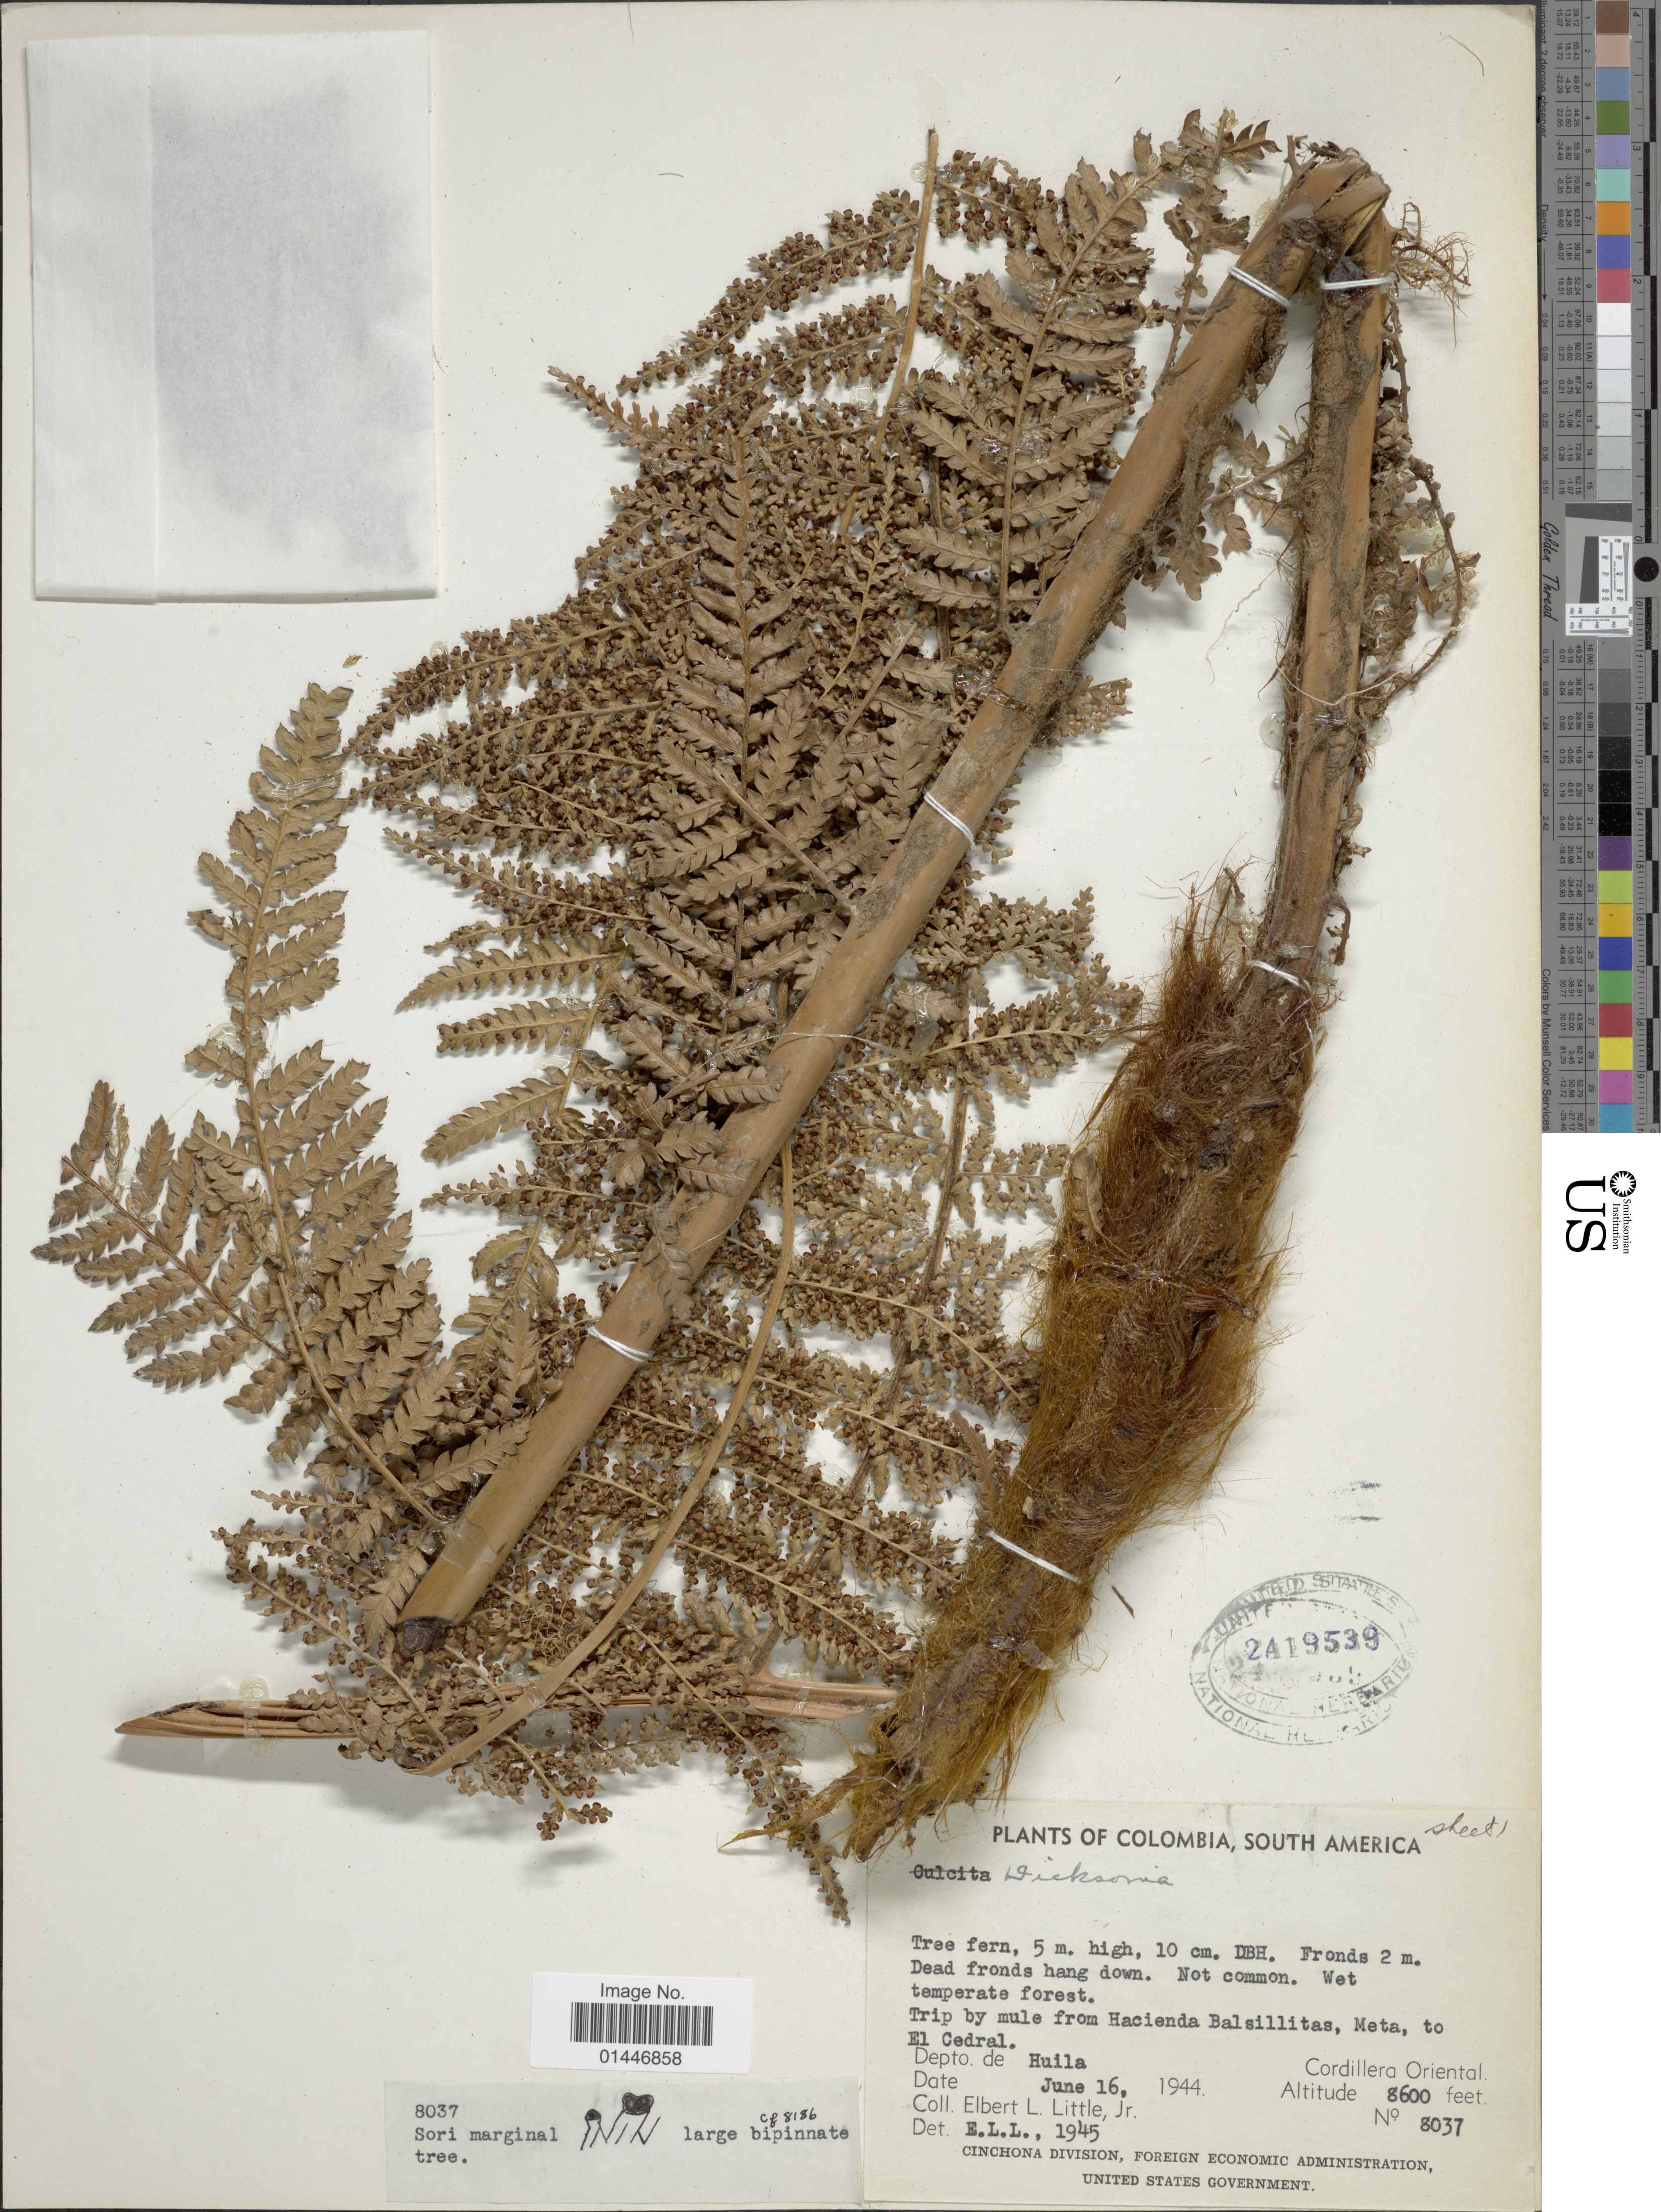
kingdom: Plantae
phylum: Tracheophyta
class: Polypodiopsida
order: Cyatheales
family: Dicksoniaceae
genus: Dicksonia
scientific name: Dicksonia sp.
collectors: E. L. Little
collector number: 8037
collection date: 1944-06-16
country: Colombia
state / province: Huila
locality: South America, from Hacienda Balsillitas, Meta, to El Cedral, Cordillera Oriental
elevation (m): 2621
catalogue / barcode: US 2419539